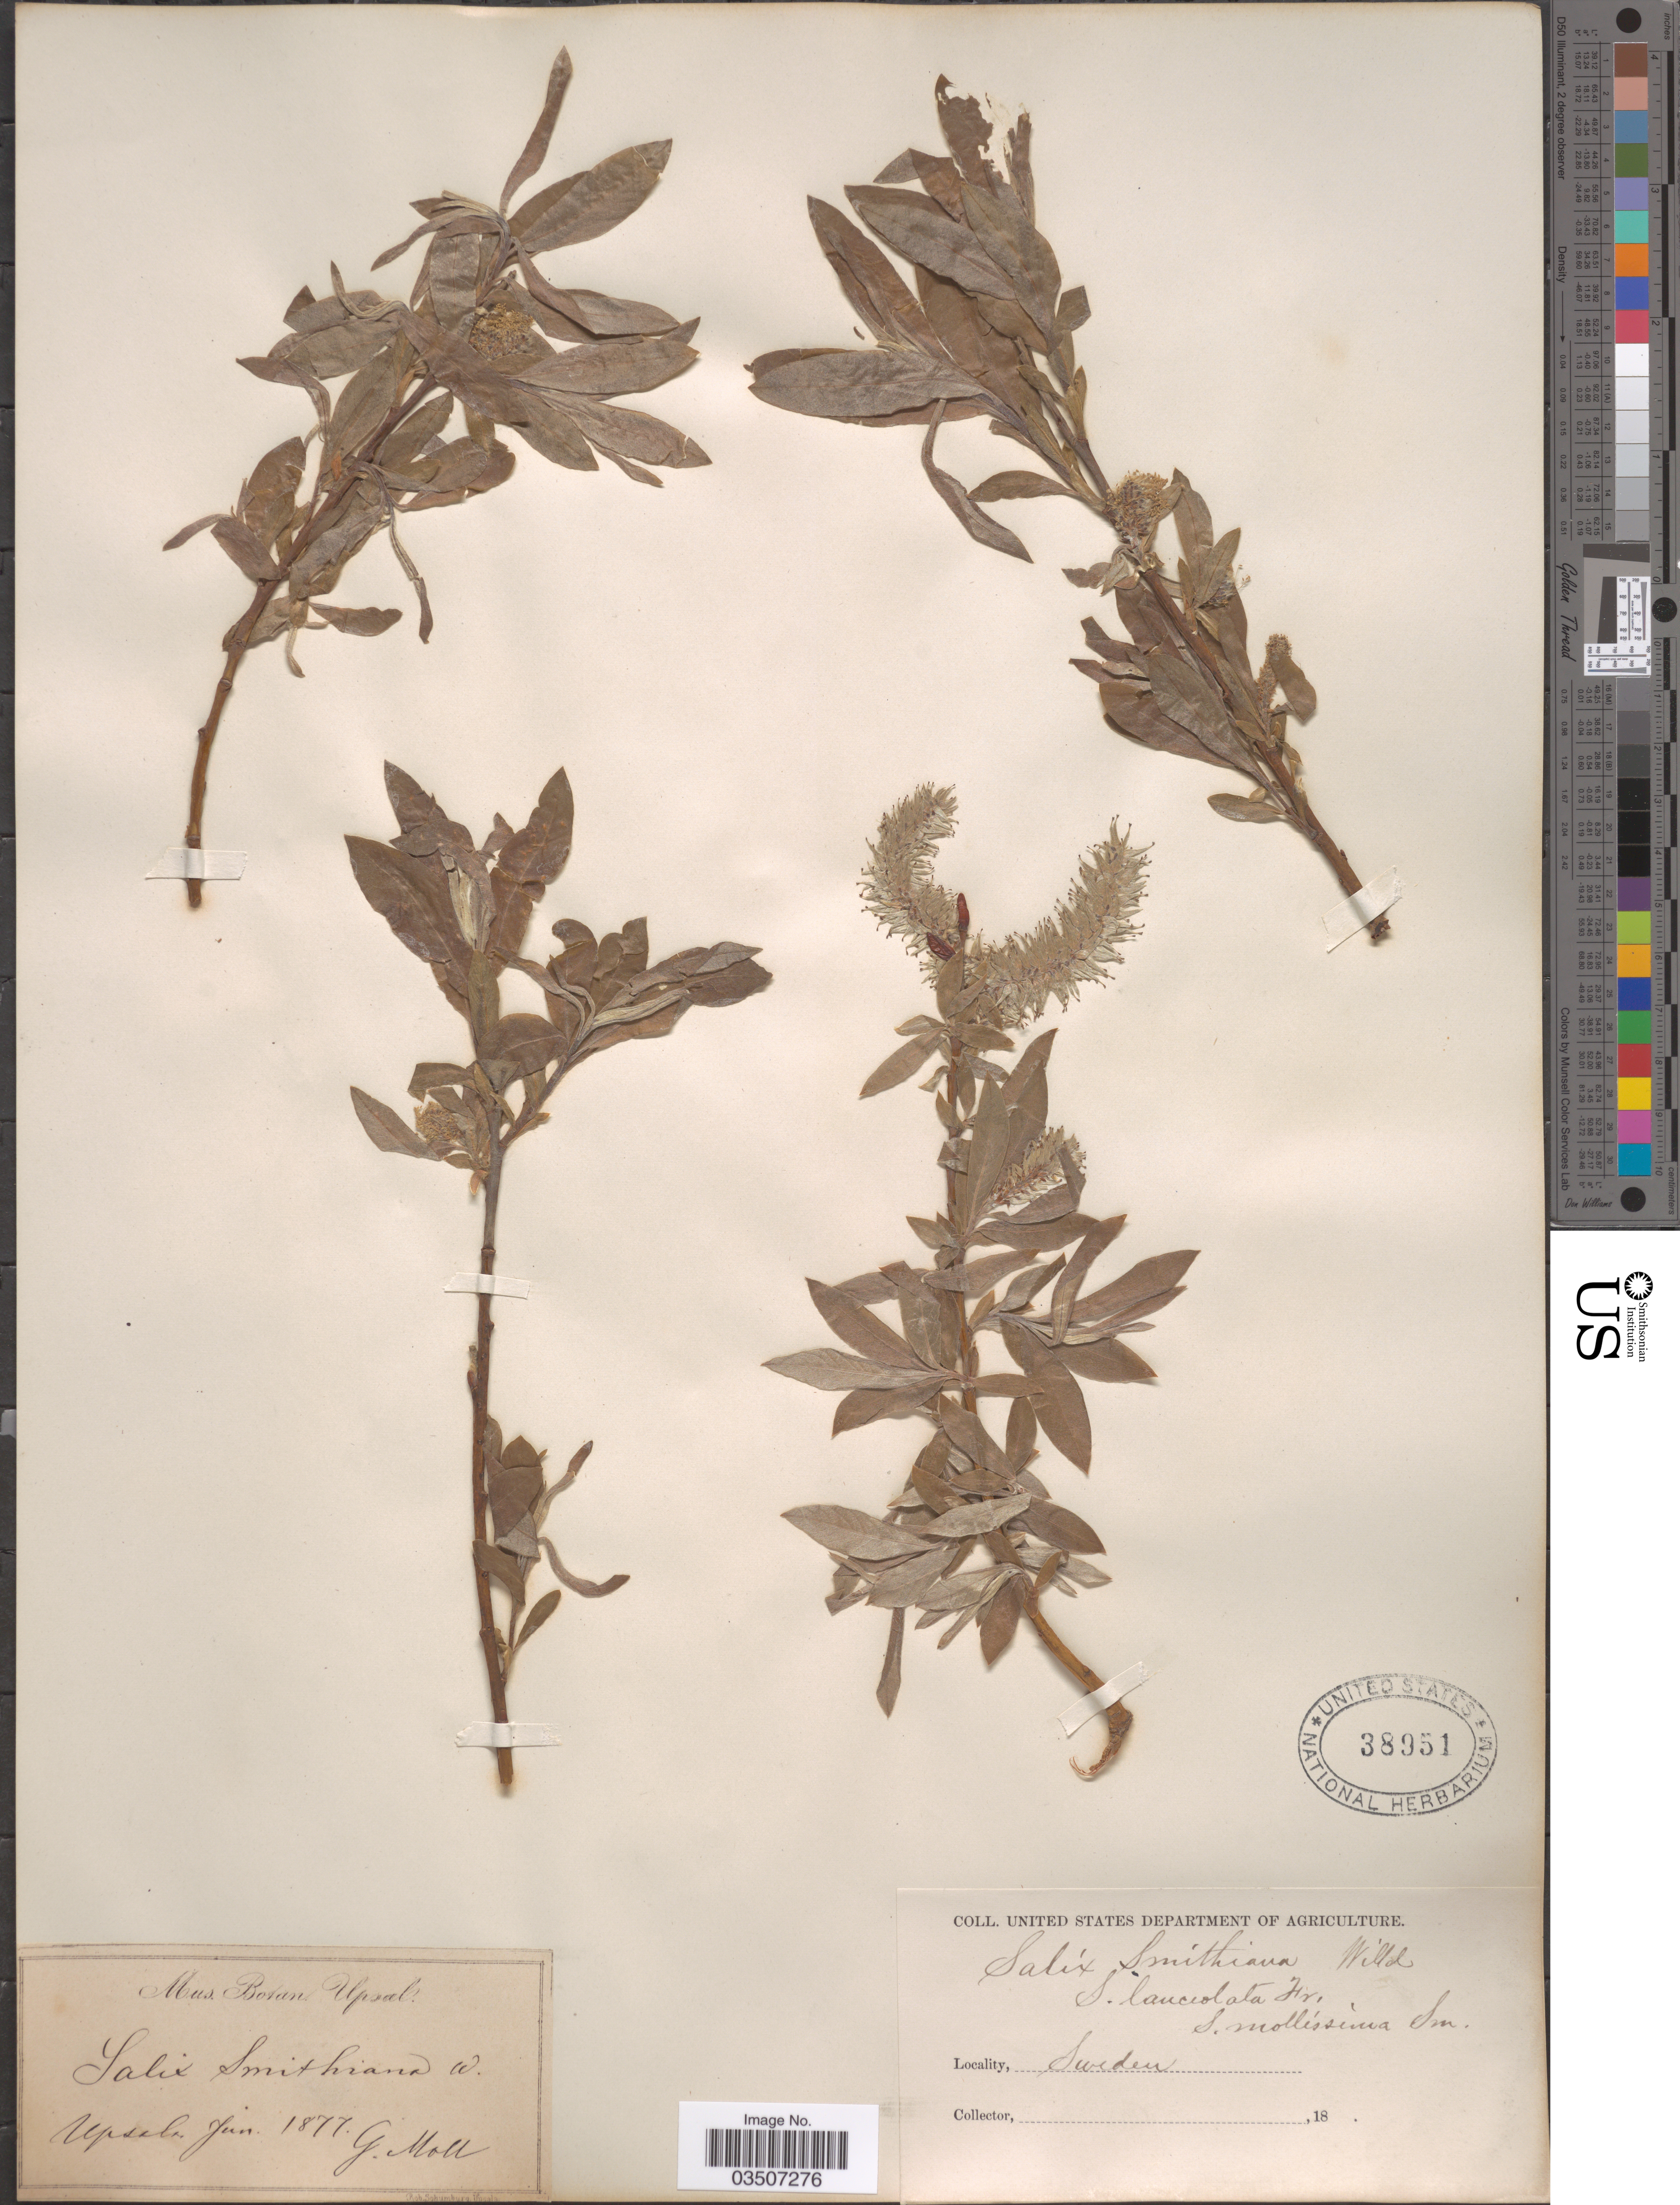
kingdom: Plantae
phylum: Tracheophyta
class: Magnoliopsida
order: Malpighiales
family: Salicaceae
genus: Salix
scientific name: Salix smithiana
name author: Willd.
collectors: G. Moll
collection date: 1877-06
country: Sweden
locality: Upsala.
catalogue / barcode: US 38951